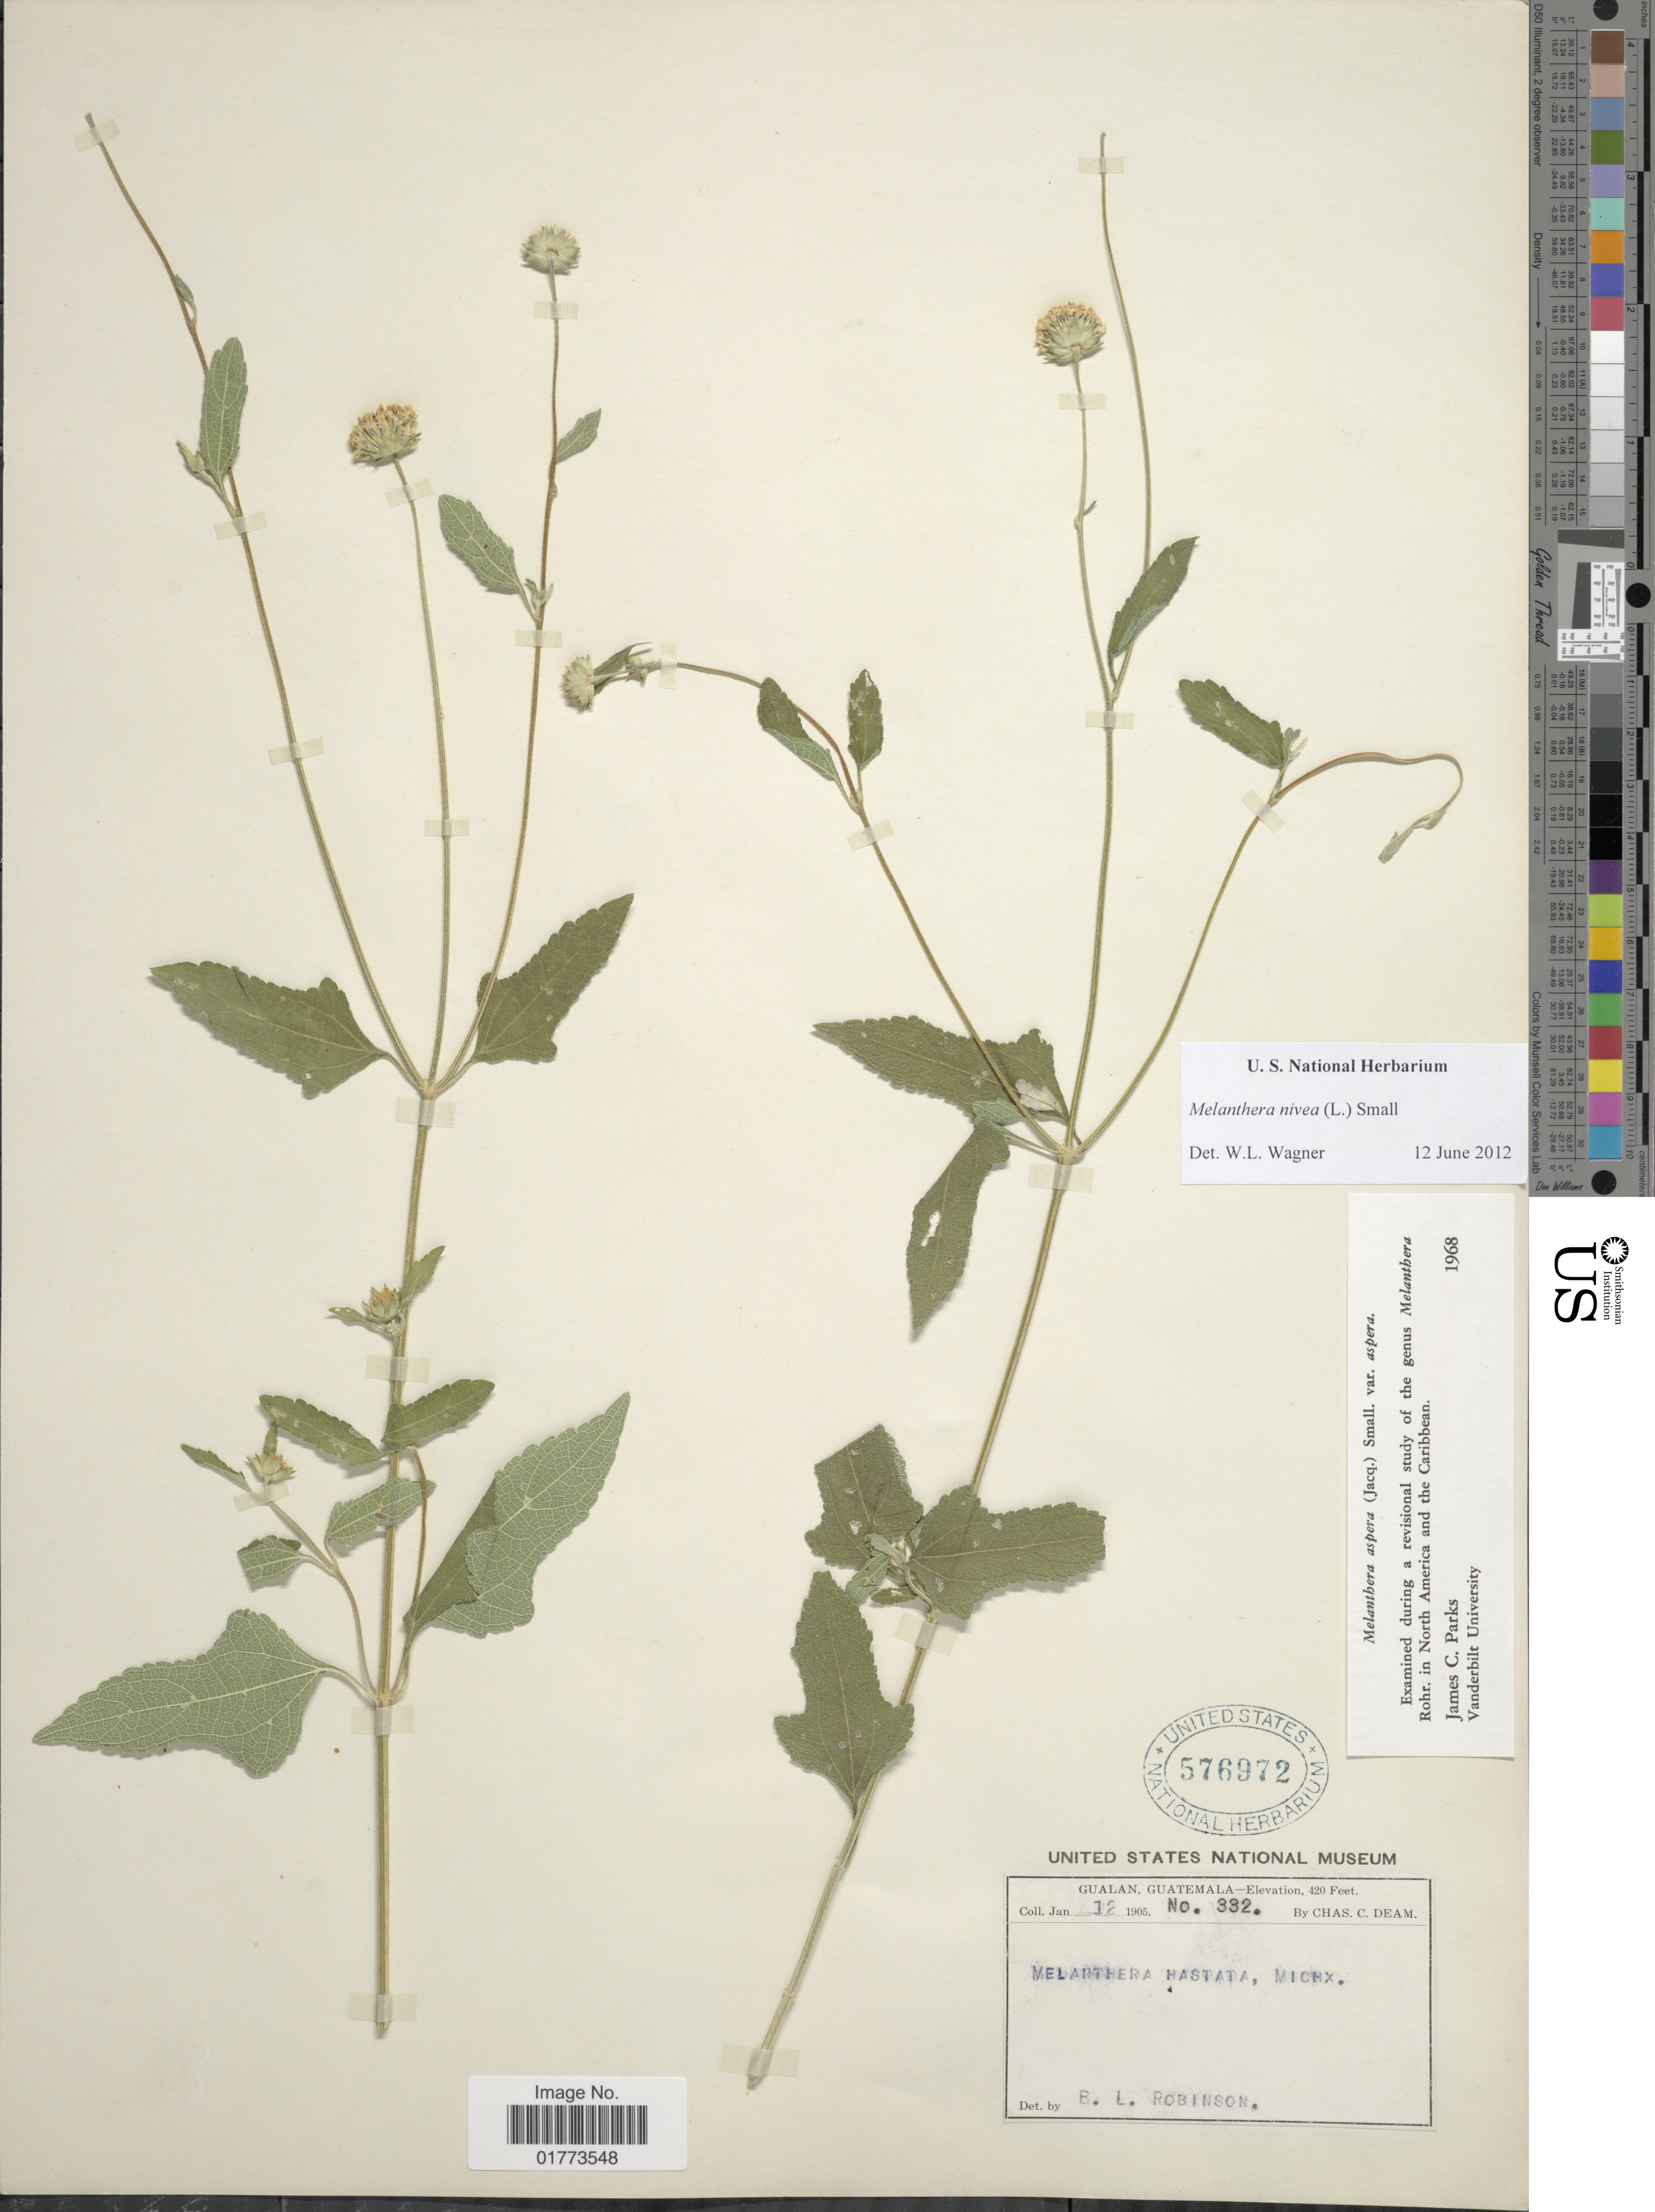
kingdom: Plantae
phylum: Tracheophyta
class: Magnoliopsida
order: Asterales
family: Asteraceae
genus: Melanthera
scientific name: Melanthera nivea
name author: (L.) Small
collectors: C. C. Deam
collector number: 332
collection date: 1905-01-12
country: Guatemala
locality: Gualan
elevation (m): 128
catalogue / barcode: US 576972